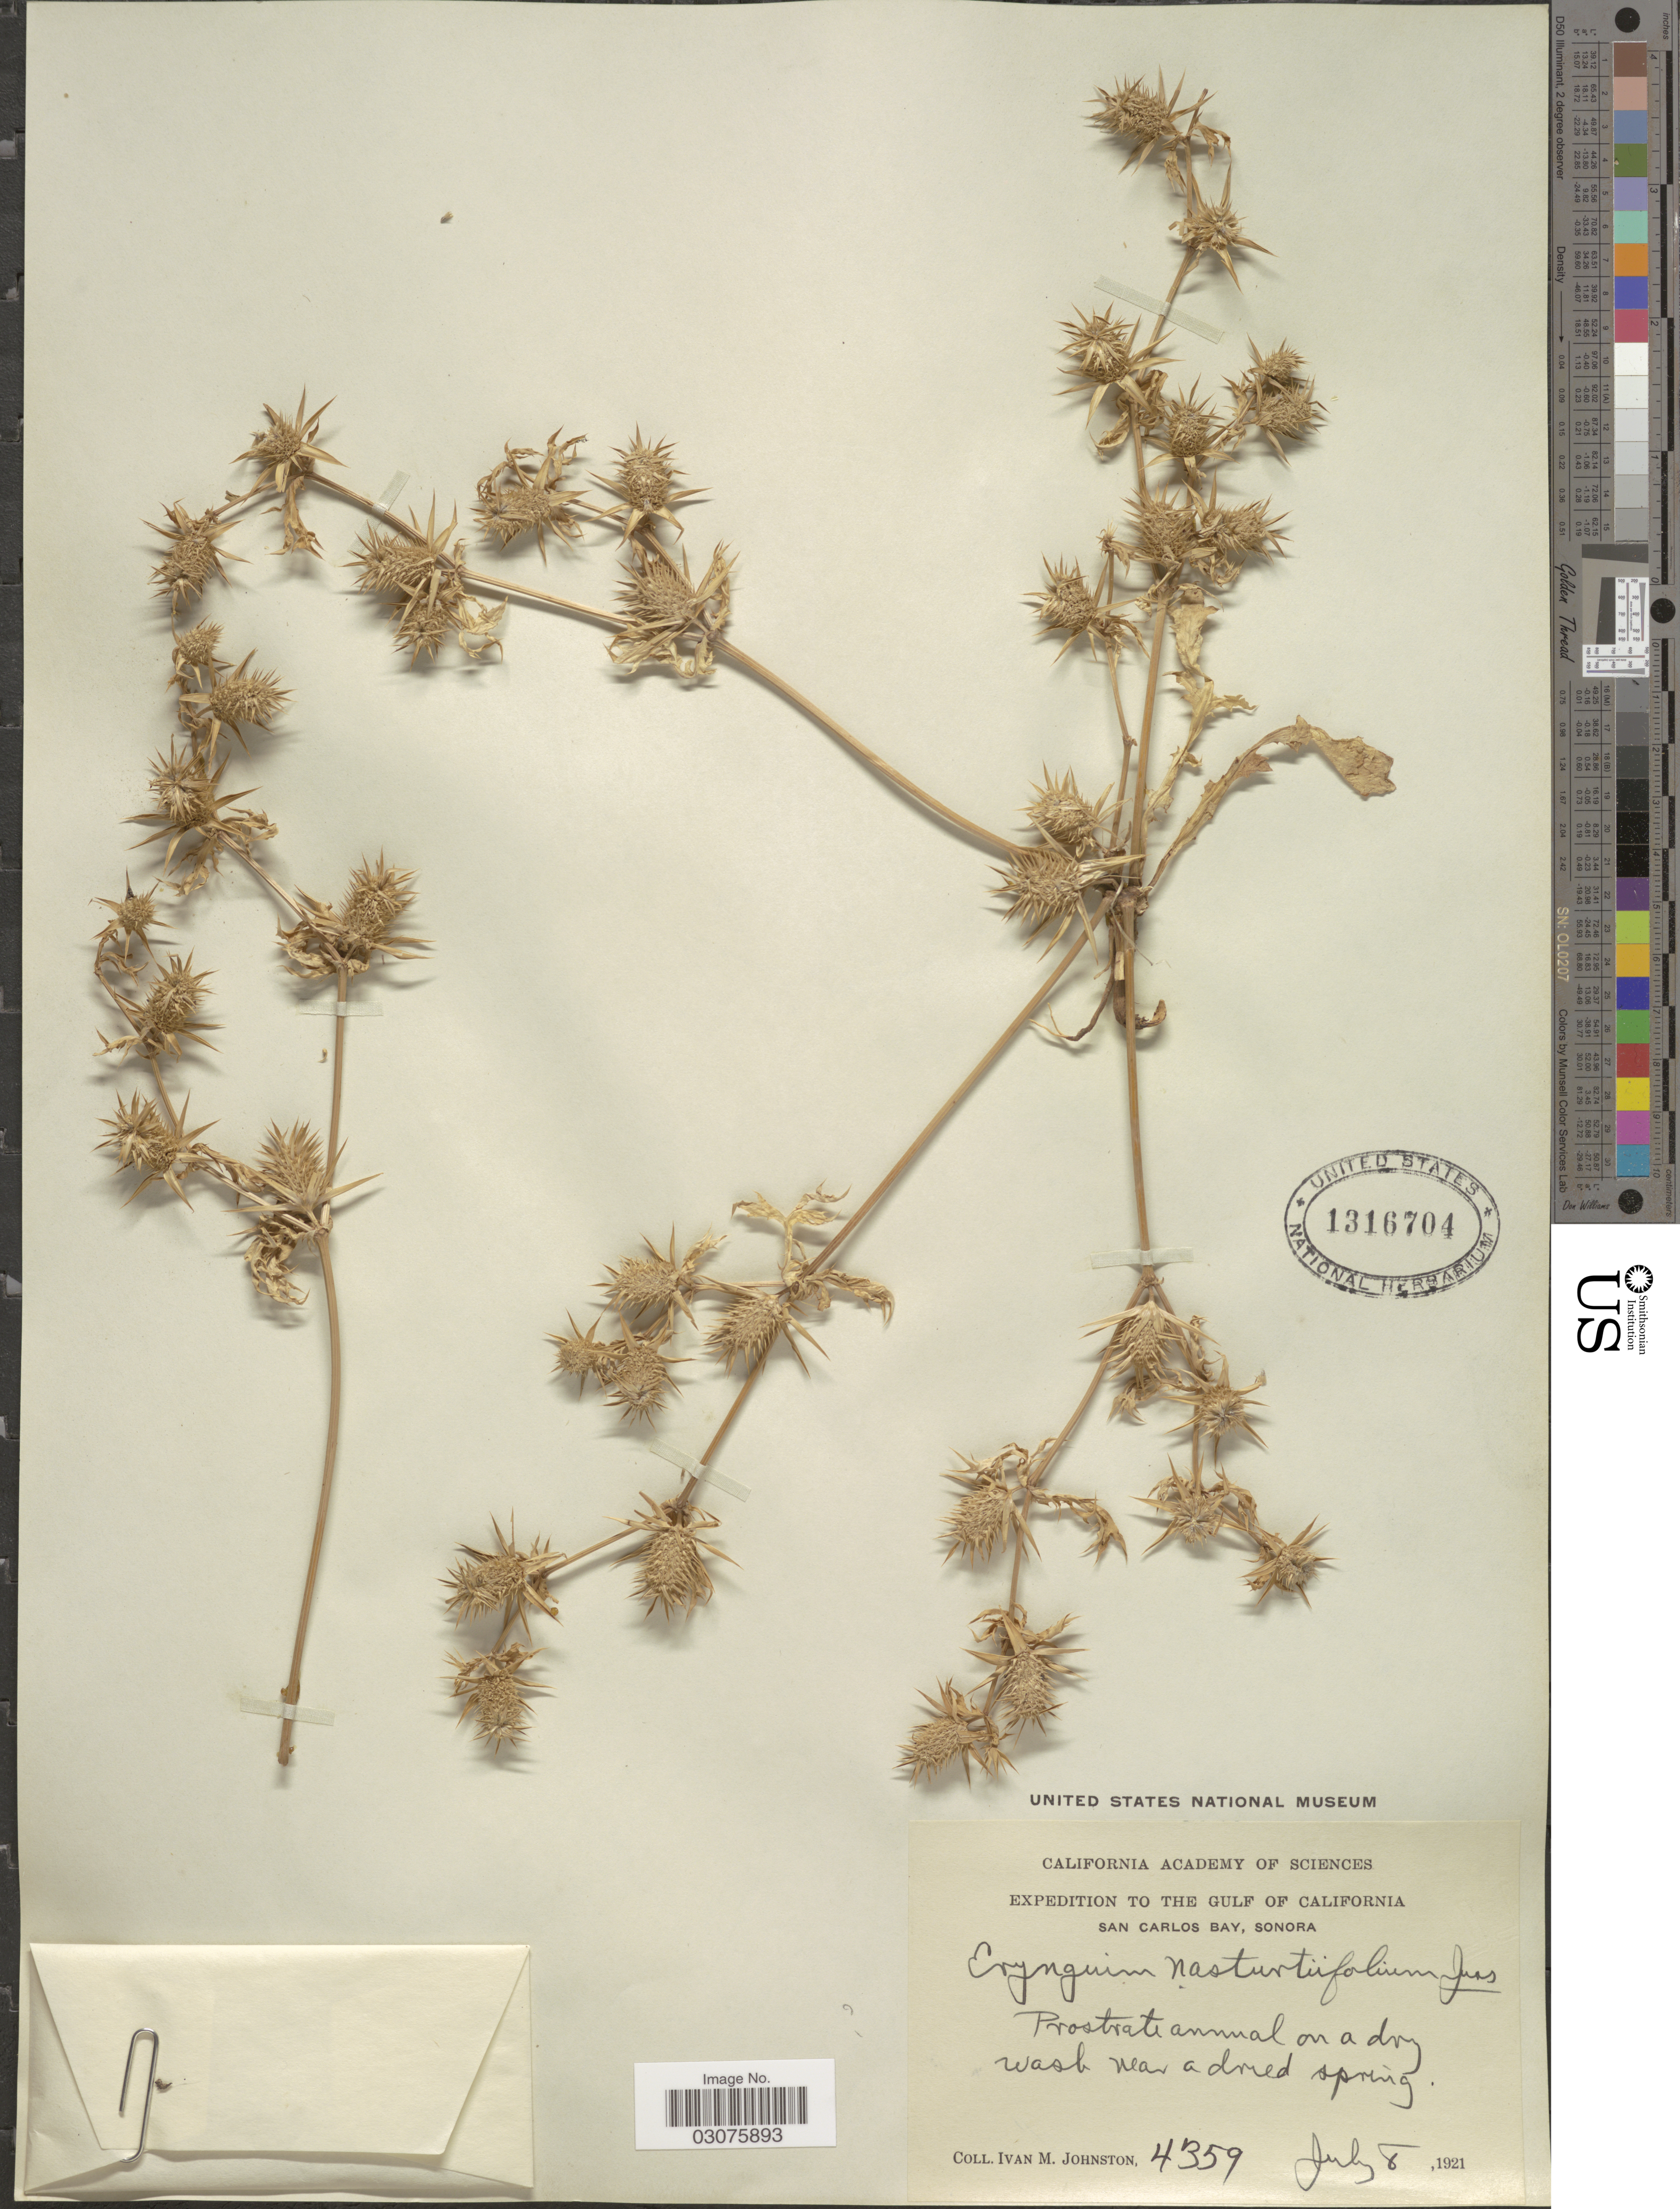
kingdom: Plantae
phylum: Tracheophyta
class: Magnoliopsida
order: Apiales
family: Apiaceae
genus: Eryngium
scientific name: Eryngium nasturtiifolium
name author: Juss. ex F. Delaroche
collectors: I.M. Johnston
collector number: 4359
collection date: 1921-07-08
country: Mexico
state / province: Sonora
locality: Gulf of California. San Carlos Bay, Sonora. Prostrate annual on a dry wash near a dried spring.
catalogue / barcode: US 1316704